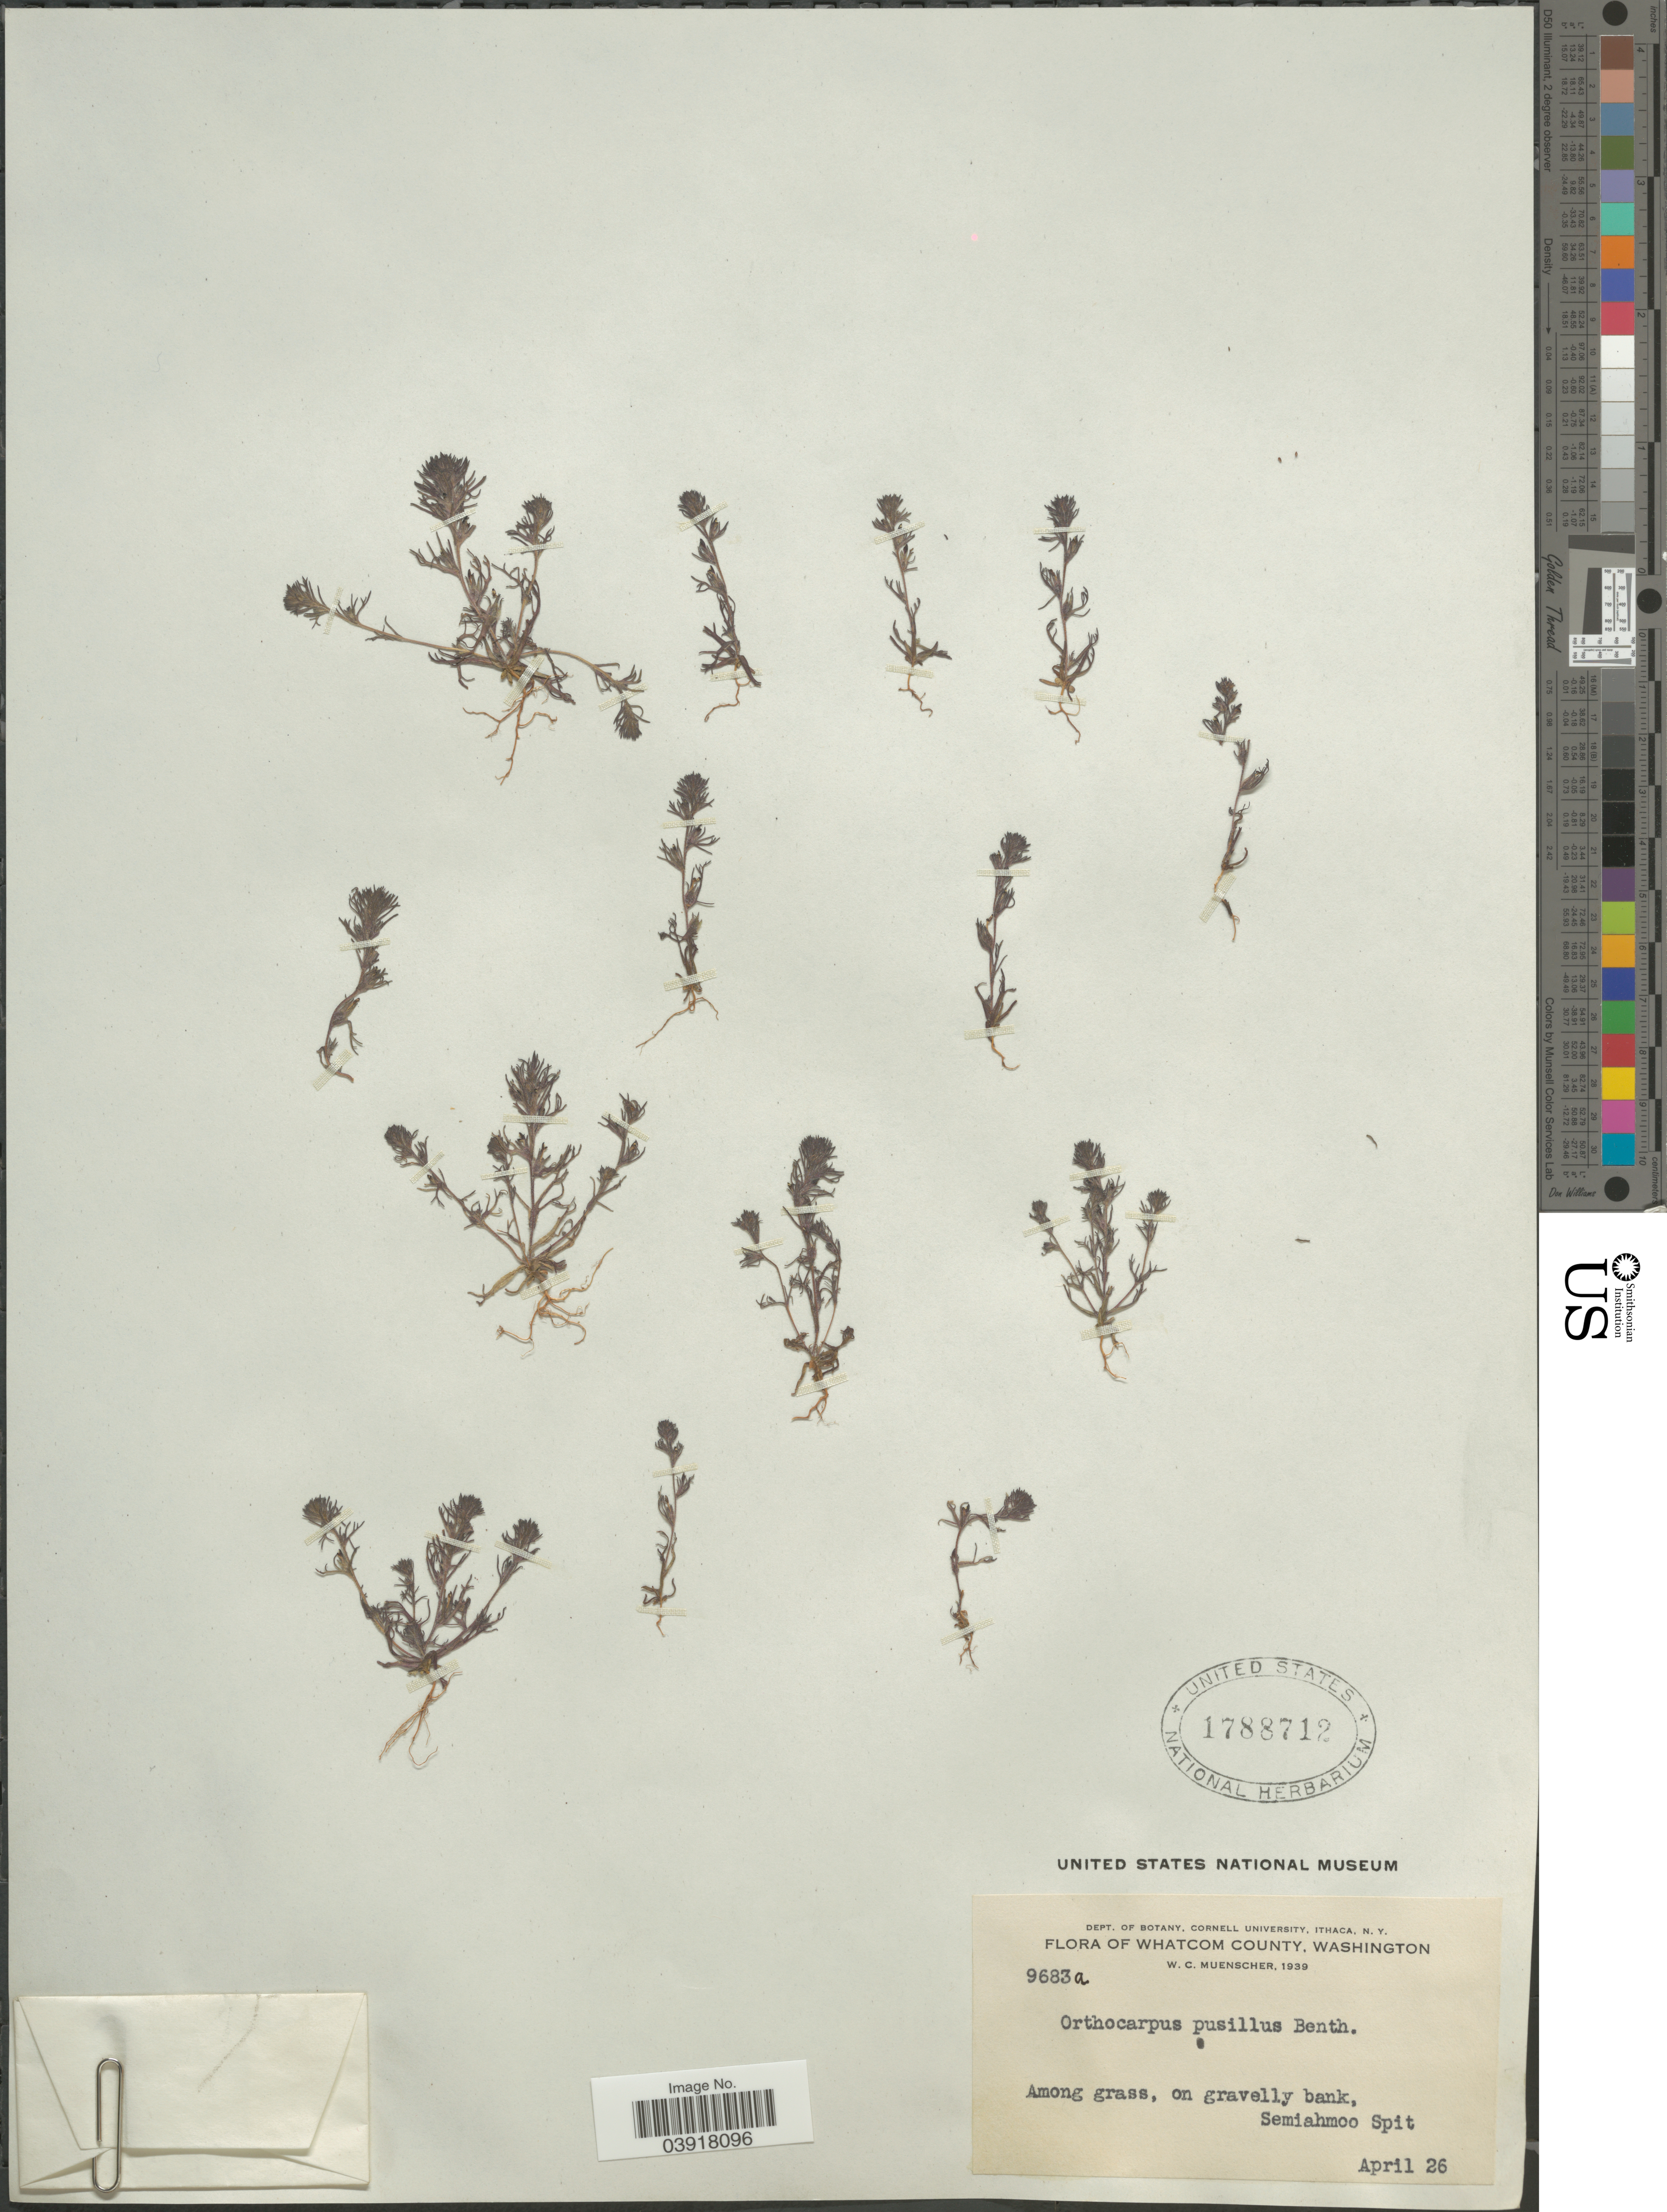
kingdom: Plantae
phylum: Tracheophyta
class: Magnoliopsida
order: Lamiales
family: Orobanchaceae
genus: Orthocarpus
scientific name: Orthocarpus pusillus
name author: Benth.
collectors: W. Muenscher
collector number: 9683a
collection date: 1939-04-26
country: United States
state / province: Washington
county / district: Whatcom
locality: Whatcom County. Among grass, on gravelly bank, Semiahmoo Spit.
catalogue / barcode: US 1788712